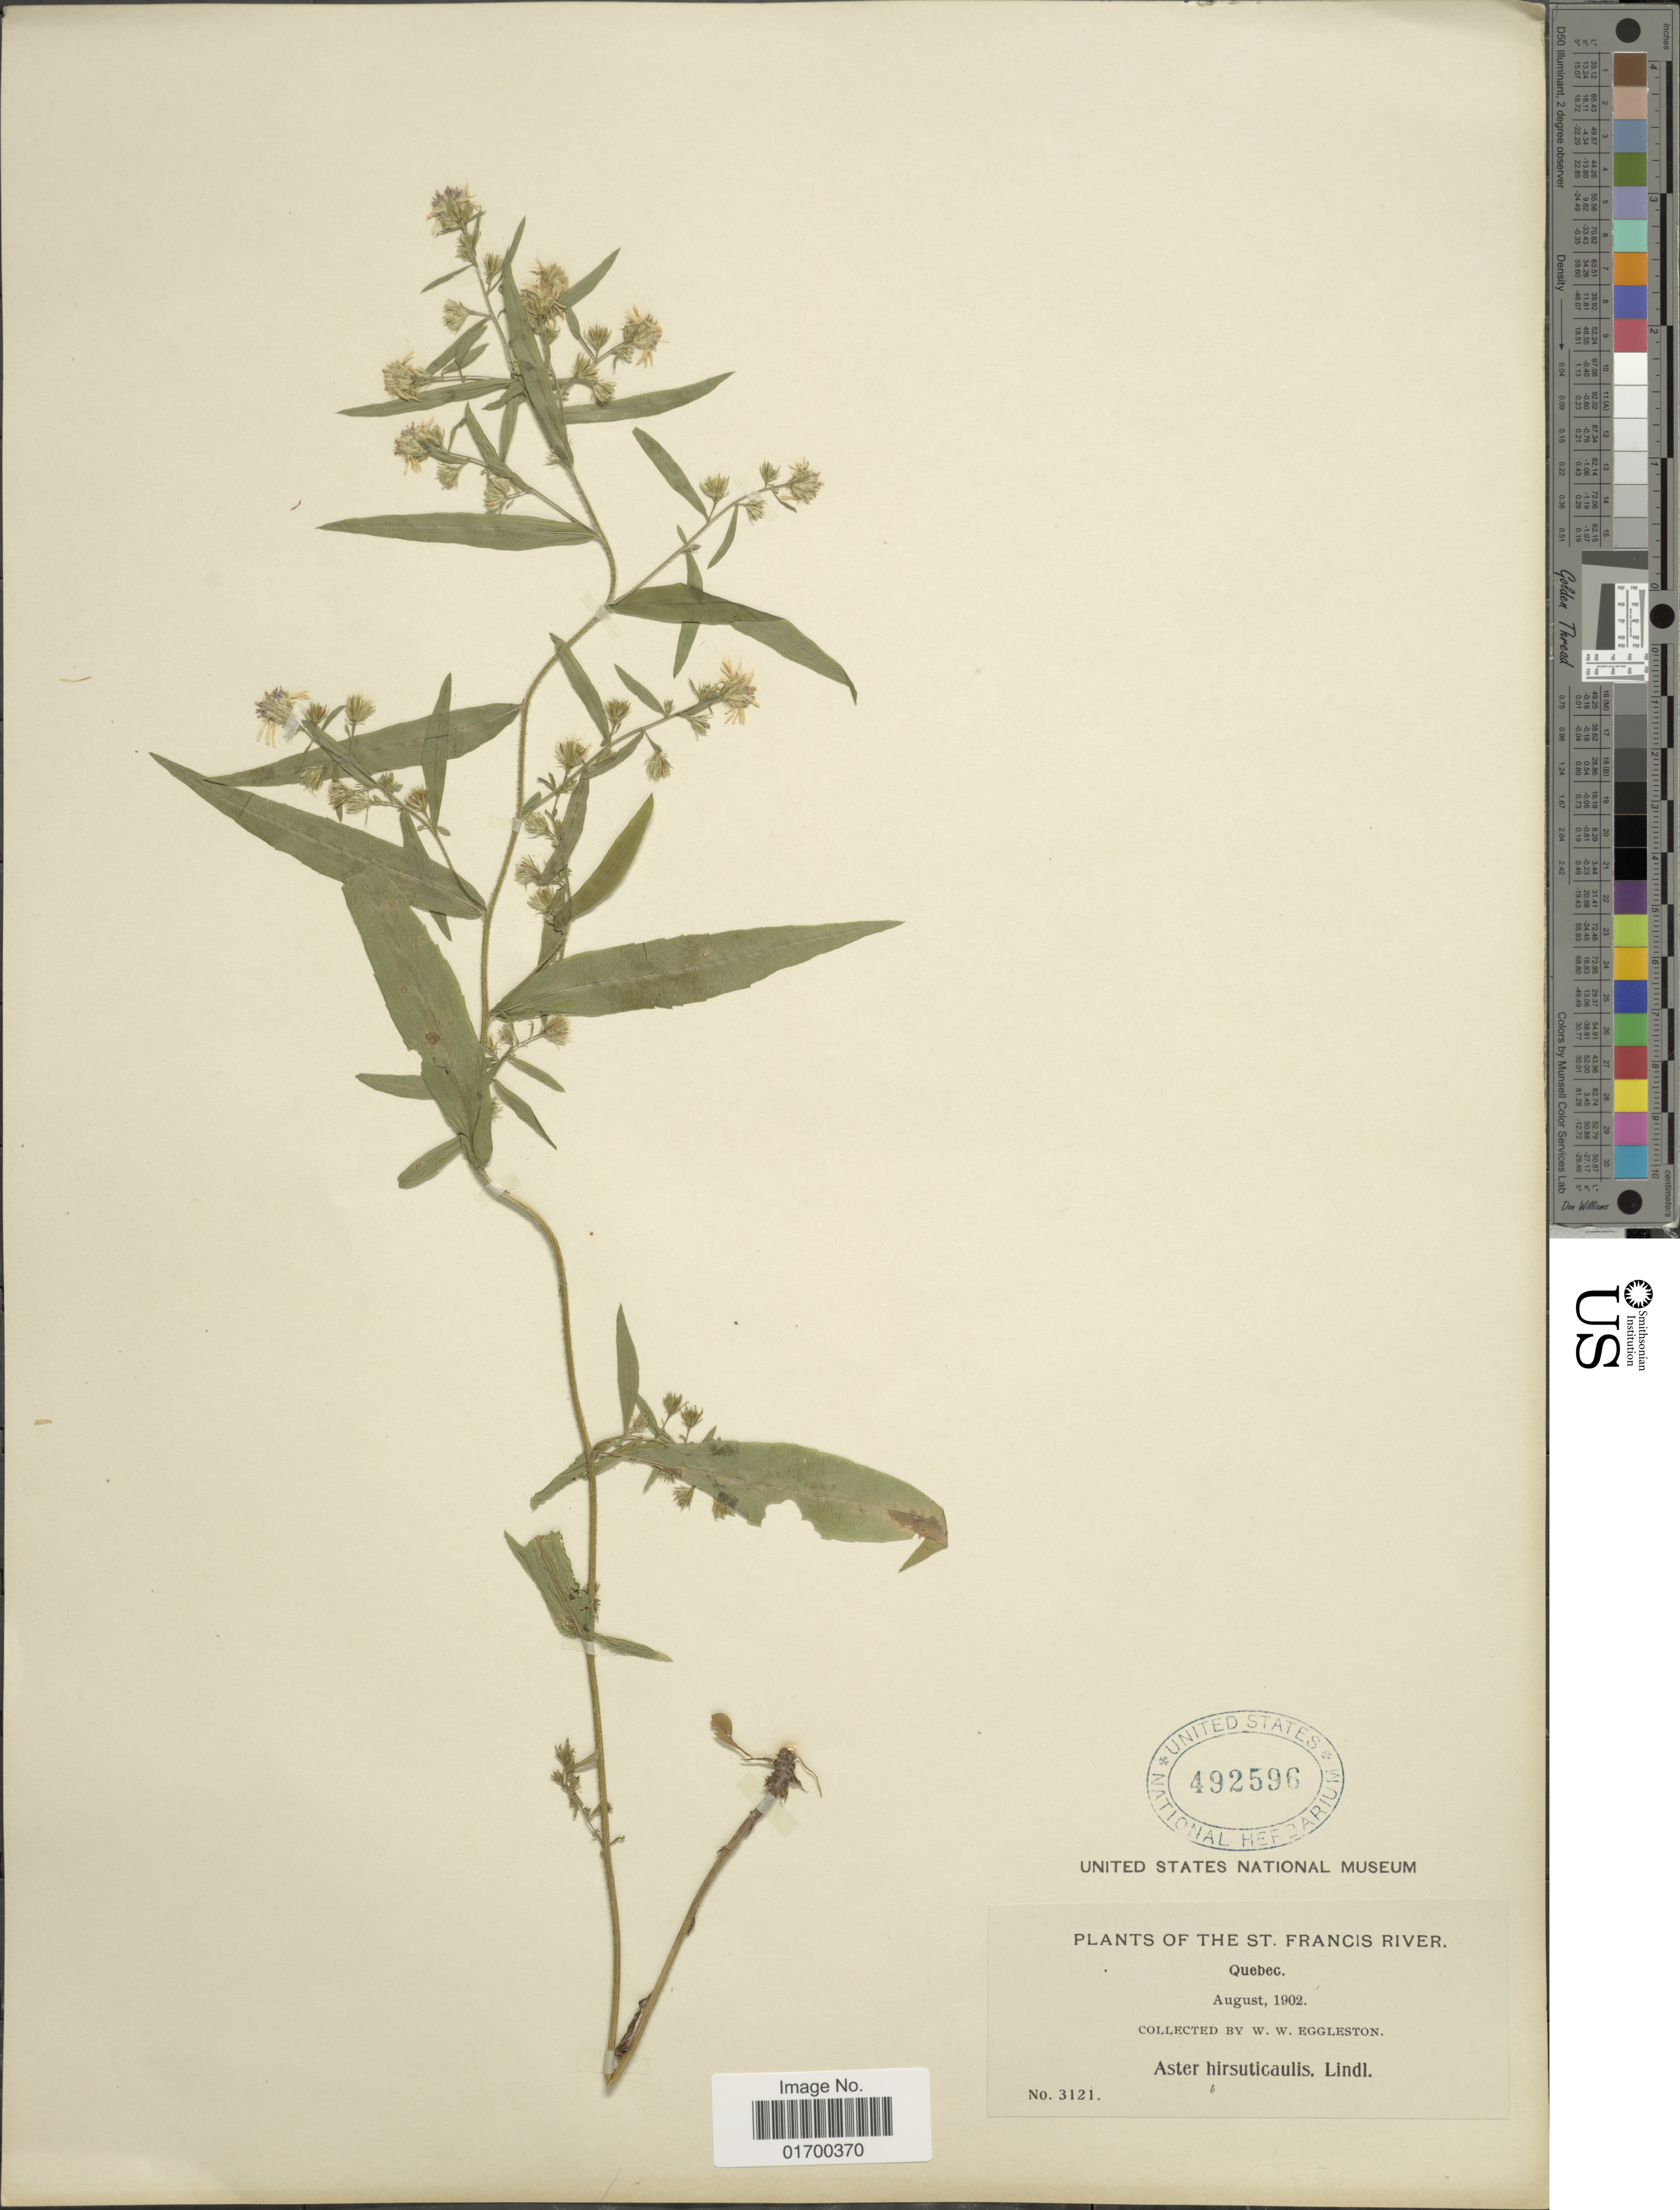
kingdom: Plantae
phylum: Tracheophyta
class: Magnoliopsida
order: Asterales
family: Asteraceae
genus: Symphyotrichum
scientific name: Symphyotrichum lateriflorum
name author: (L.) Á. Löve & D. Löve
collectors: W. W. Eggleston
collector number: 3121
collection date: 1902-08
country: Canada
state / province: Quebec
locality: The St. Francis River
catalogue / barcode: US 492596